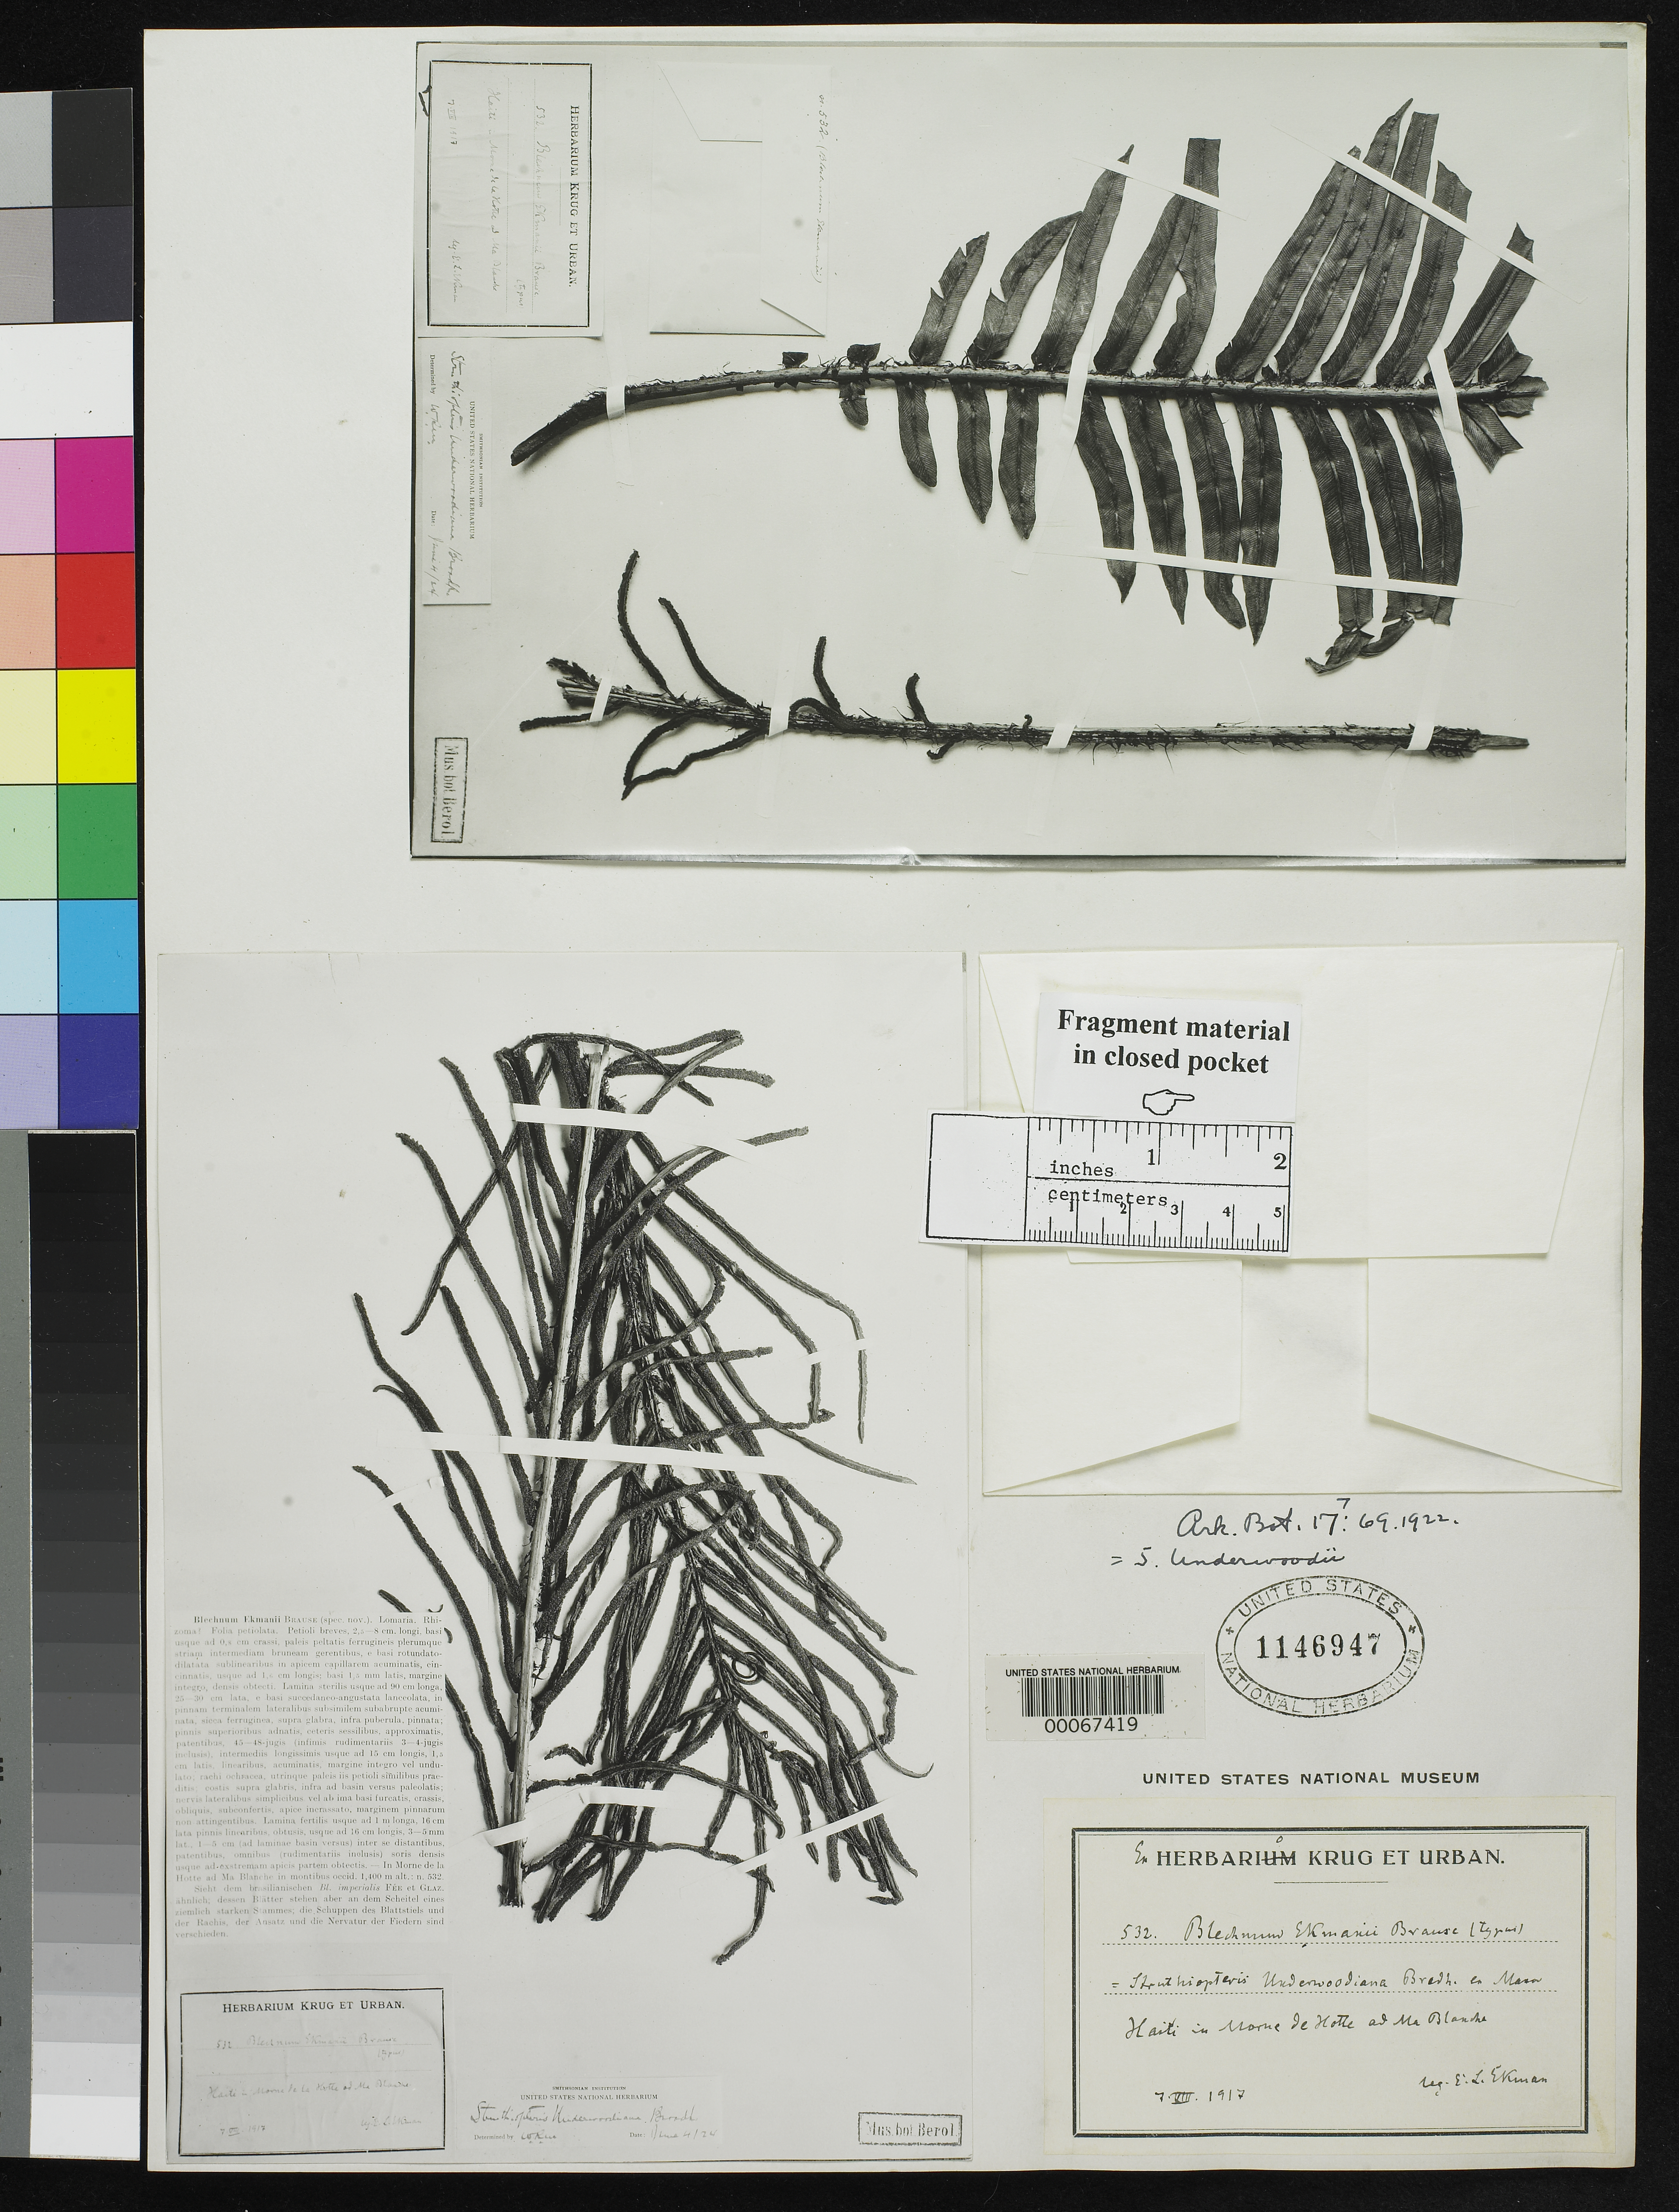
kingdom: Plantae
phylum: Tracheophyta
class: Polypodiopsida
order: Polypodiales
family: Blechnaceae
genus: Blechnum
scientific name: Blechnum ekmanii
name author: Brause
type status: Type Fragment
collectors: E. L. Ekman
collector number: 532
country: Haiti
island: Hispaniola Island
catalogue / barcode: US 1146947